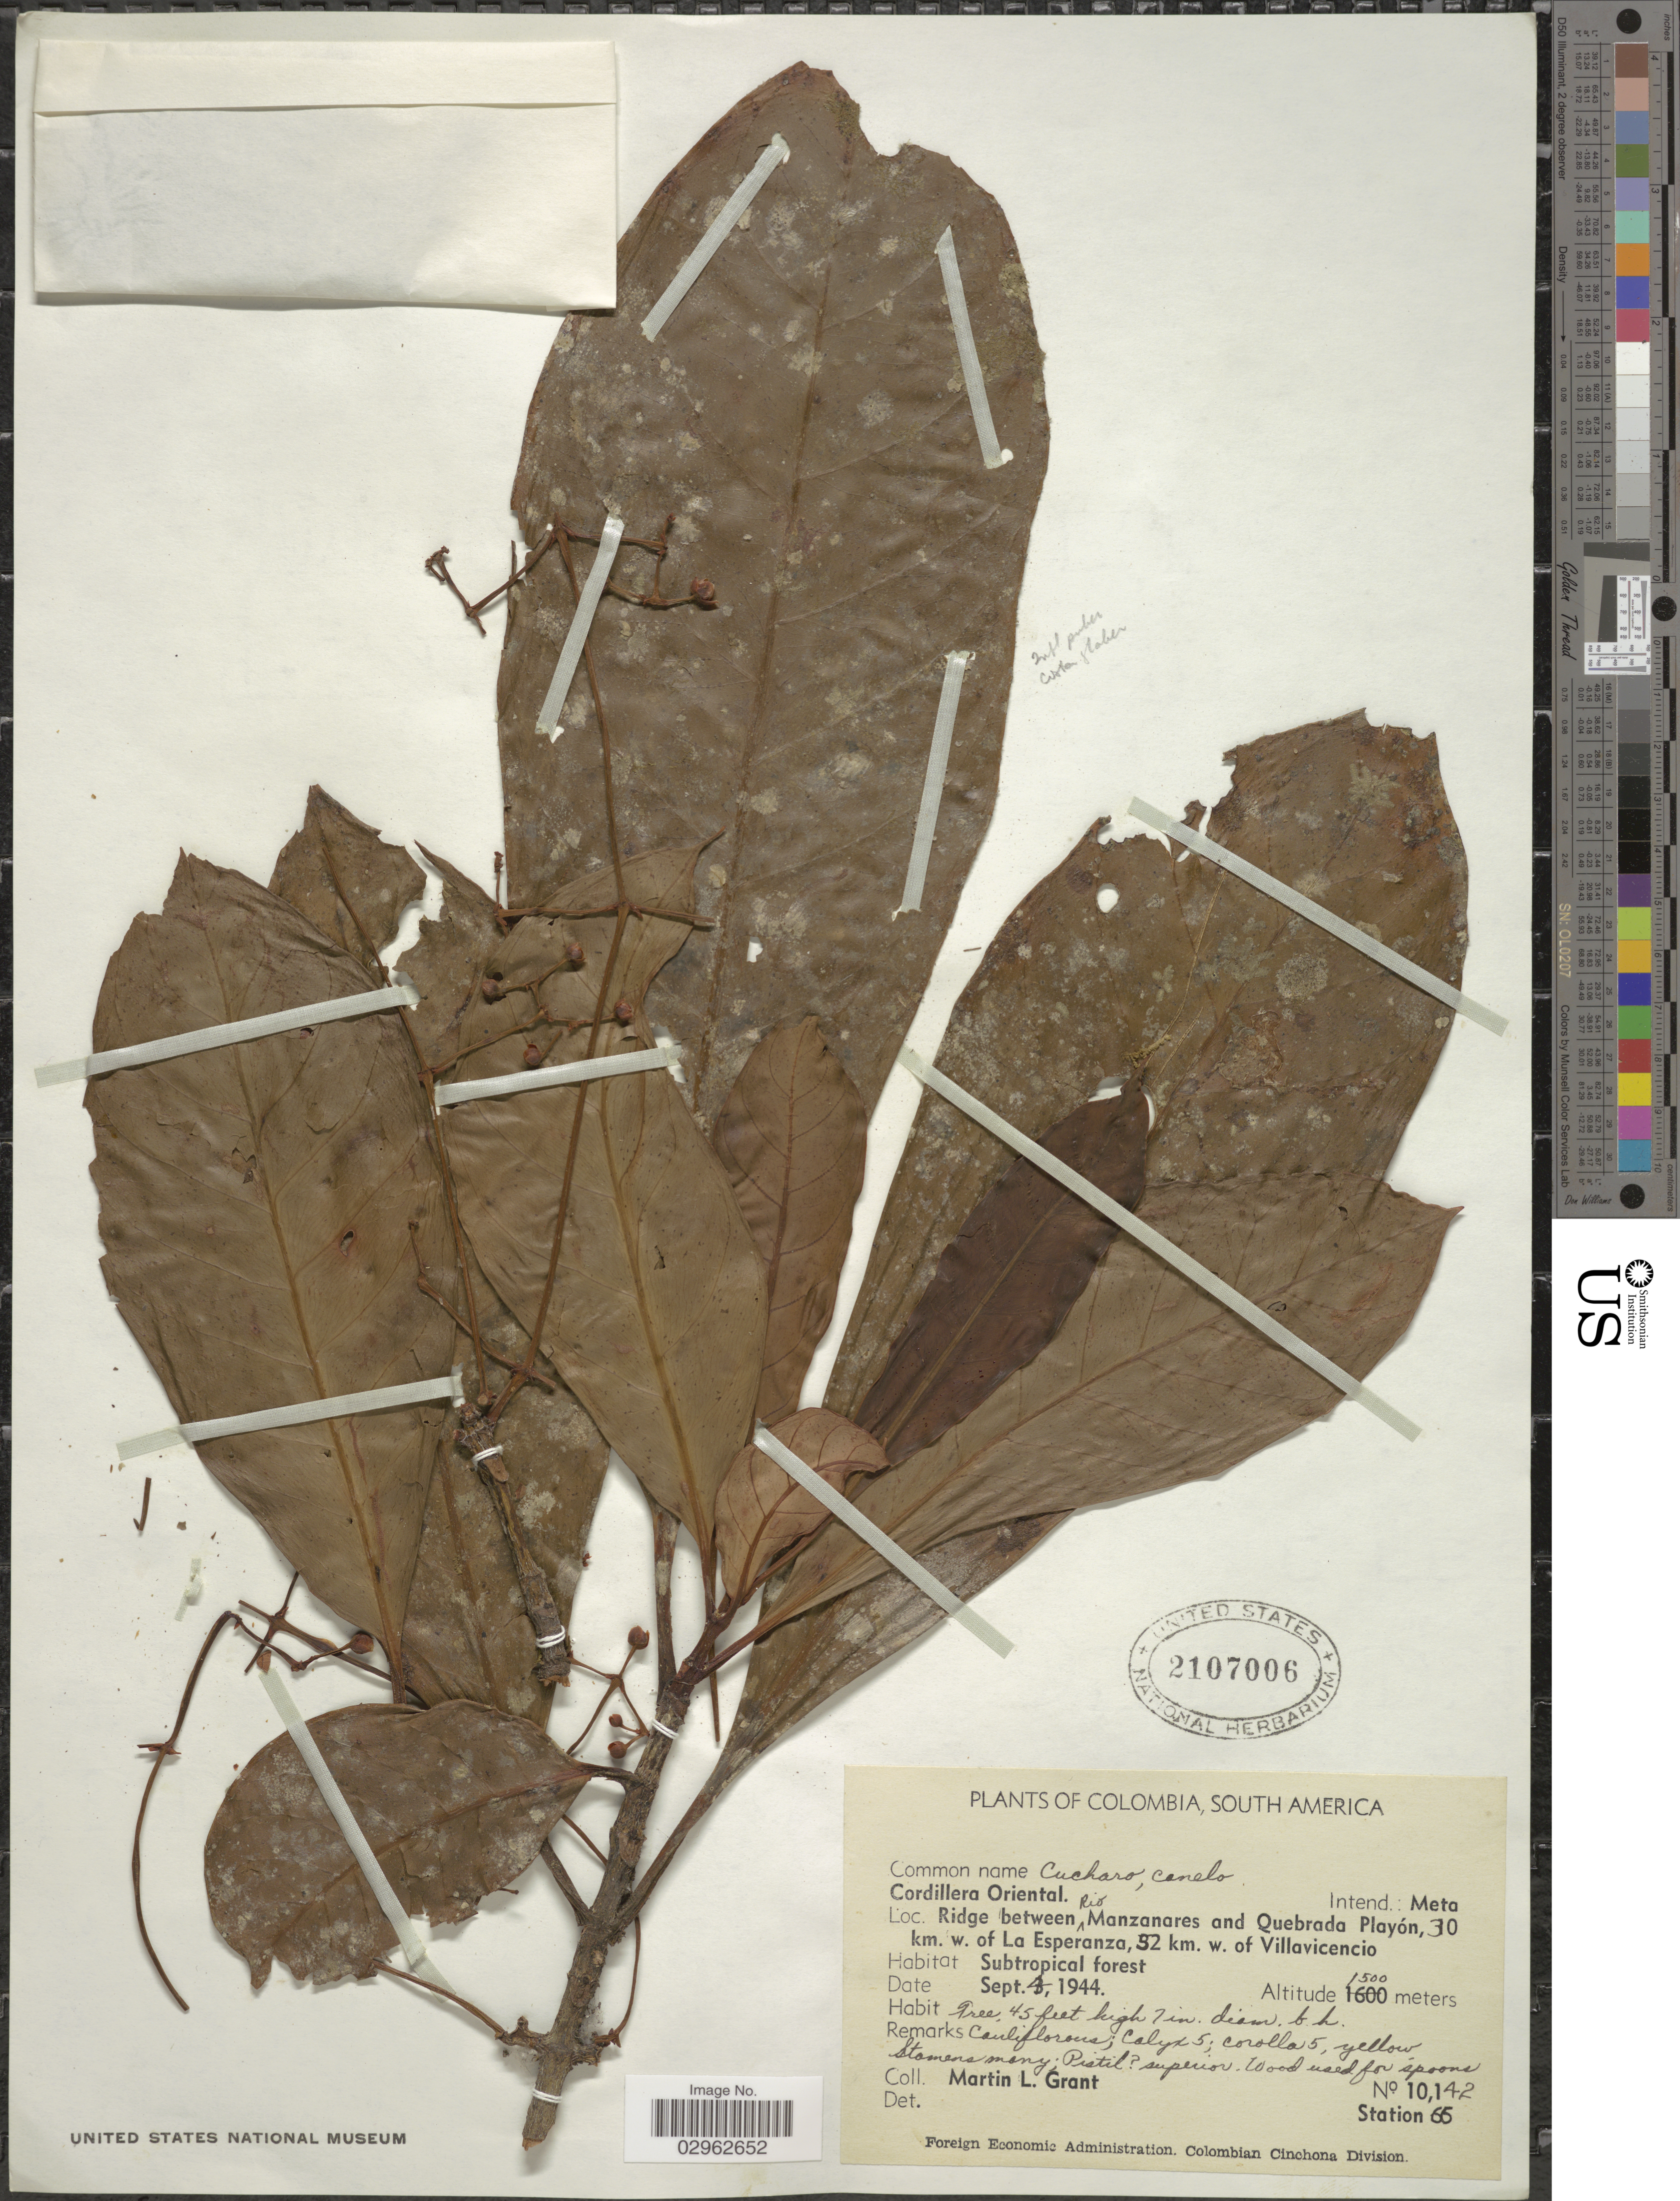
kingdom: Plantae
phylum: Tracheophyta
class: Magnoliopsida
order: Malpighiales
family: Clusiaceae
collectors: M. L. Grant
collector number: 10142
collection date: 1944-09-04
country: Colombia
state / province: Meta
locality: Cordillera Oriental, Intend.: Meta, Ridge between Rio Manzanares and Quebrada Playón, 30 km. w. of La Esperanza, 52 km. w. of Villavicencio. Station 66.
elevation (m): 1500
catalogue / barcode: US 2107006